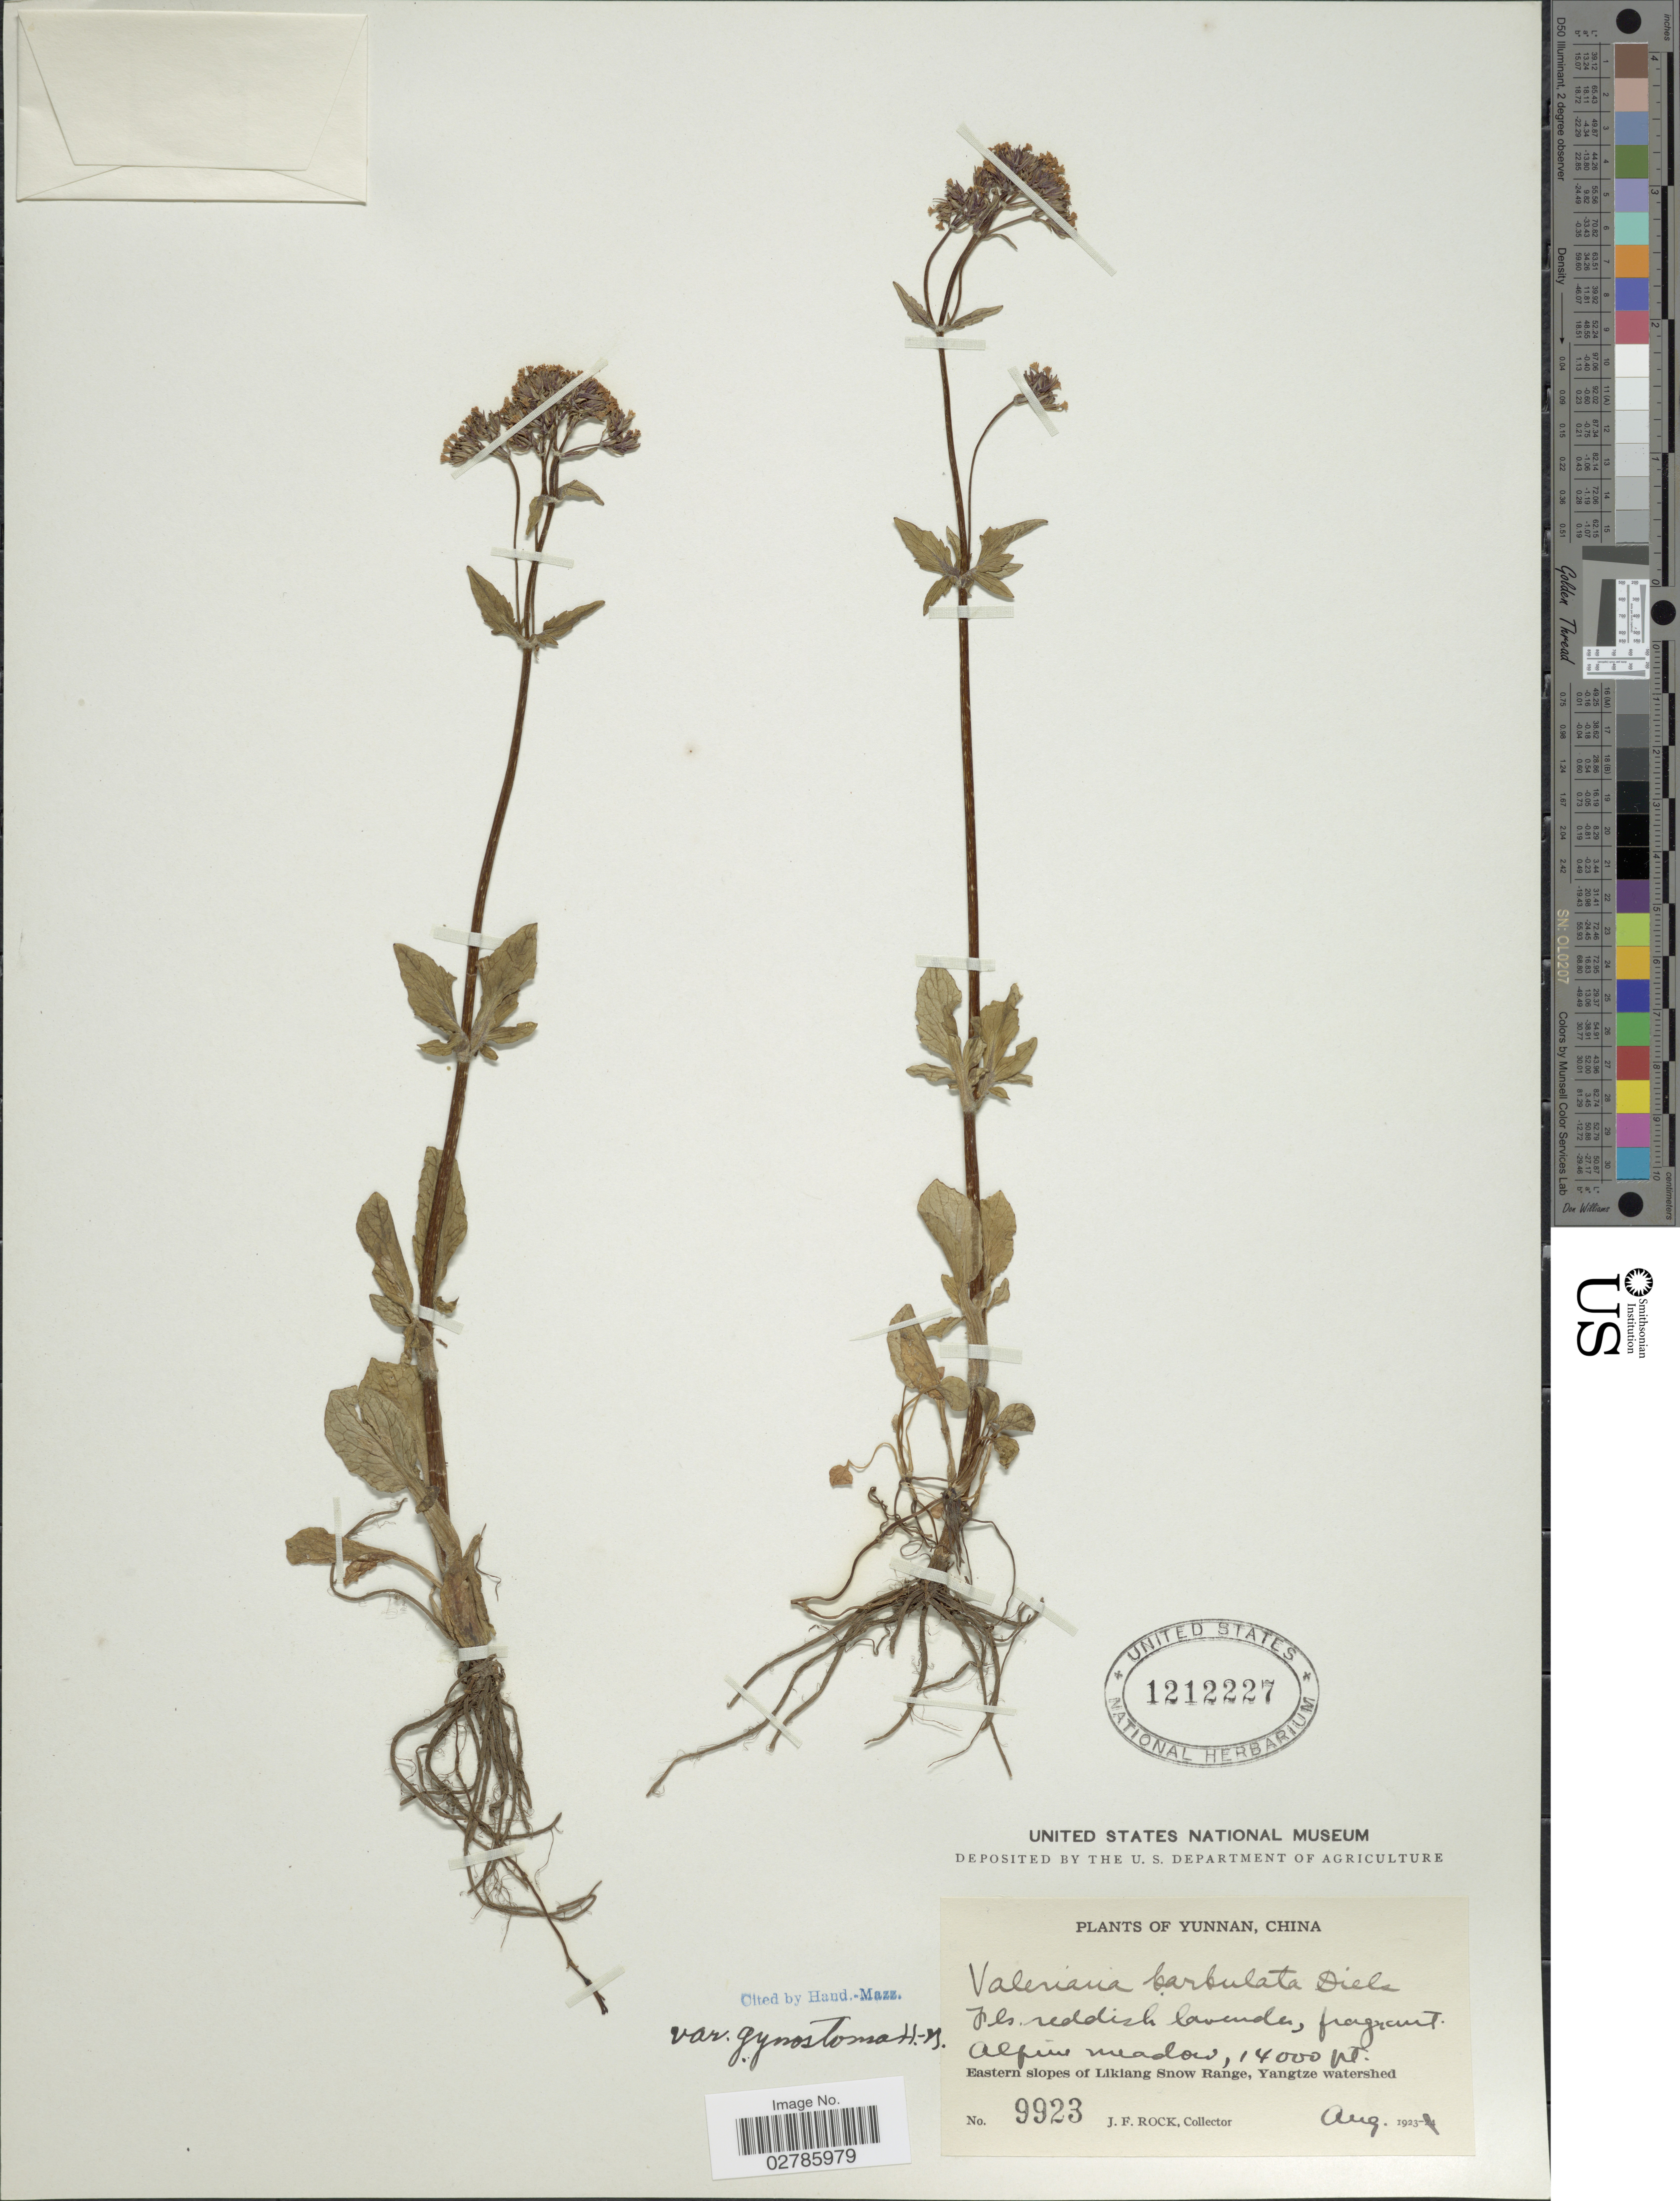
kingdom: Plantae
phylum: Tracheophyta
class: Magnoliopsida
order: Dipsacales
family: Caprifoliaceae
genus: Valeriana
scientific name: Valeriana barbulata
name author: Diels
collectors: J. Rock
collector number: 9923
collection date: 1923-08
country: China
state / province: Yunnan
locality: Eastern slopes of Likiang Snow Range, Yangtze watershed.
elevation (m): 4267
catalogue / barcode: US 1212227